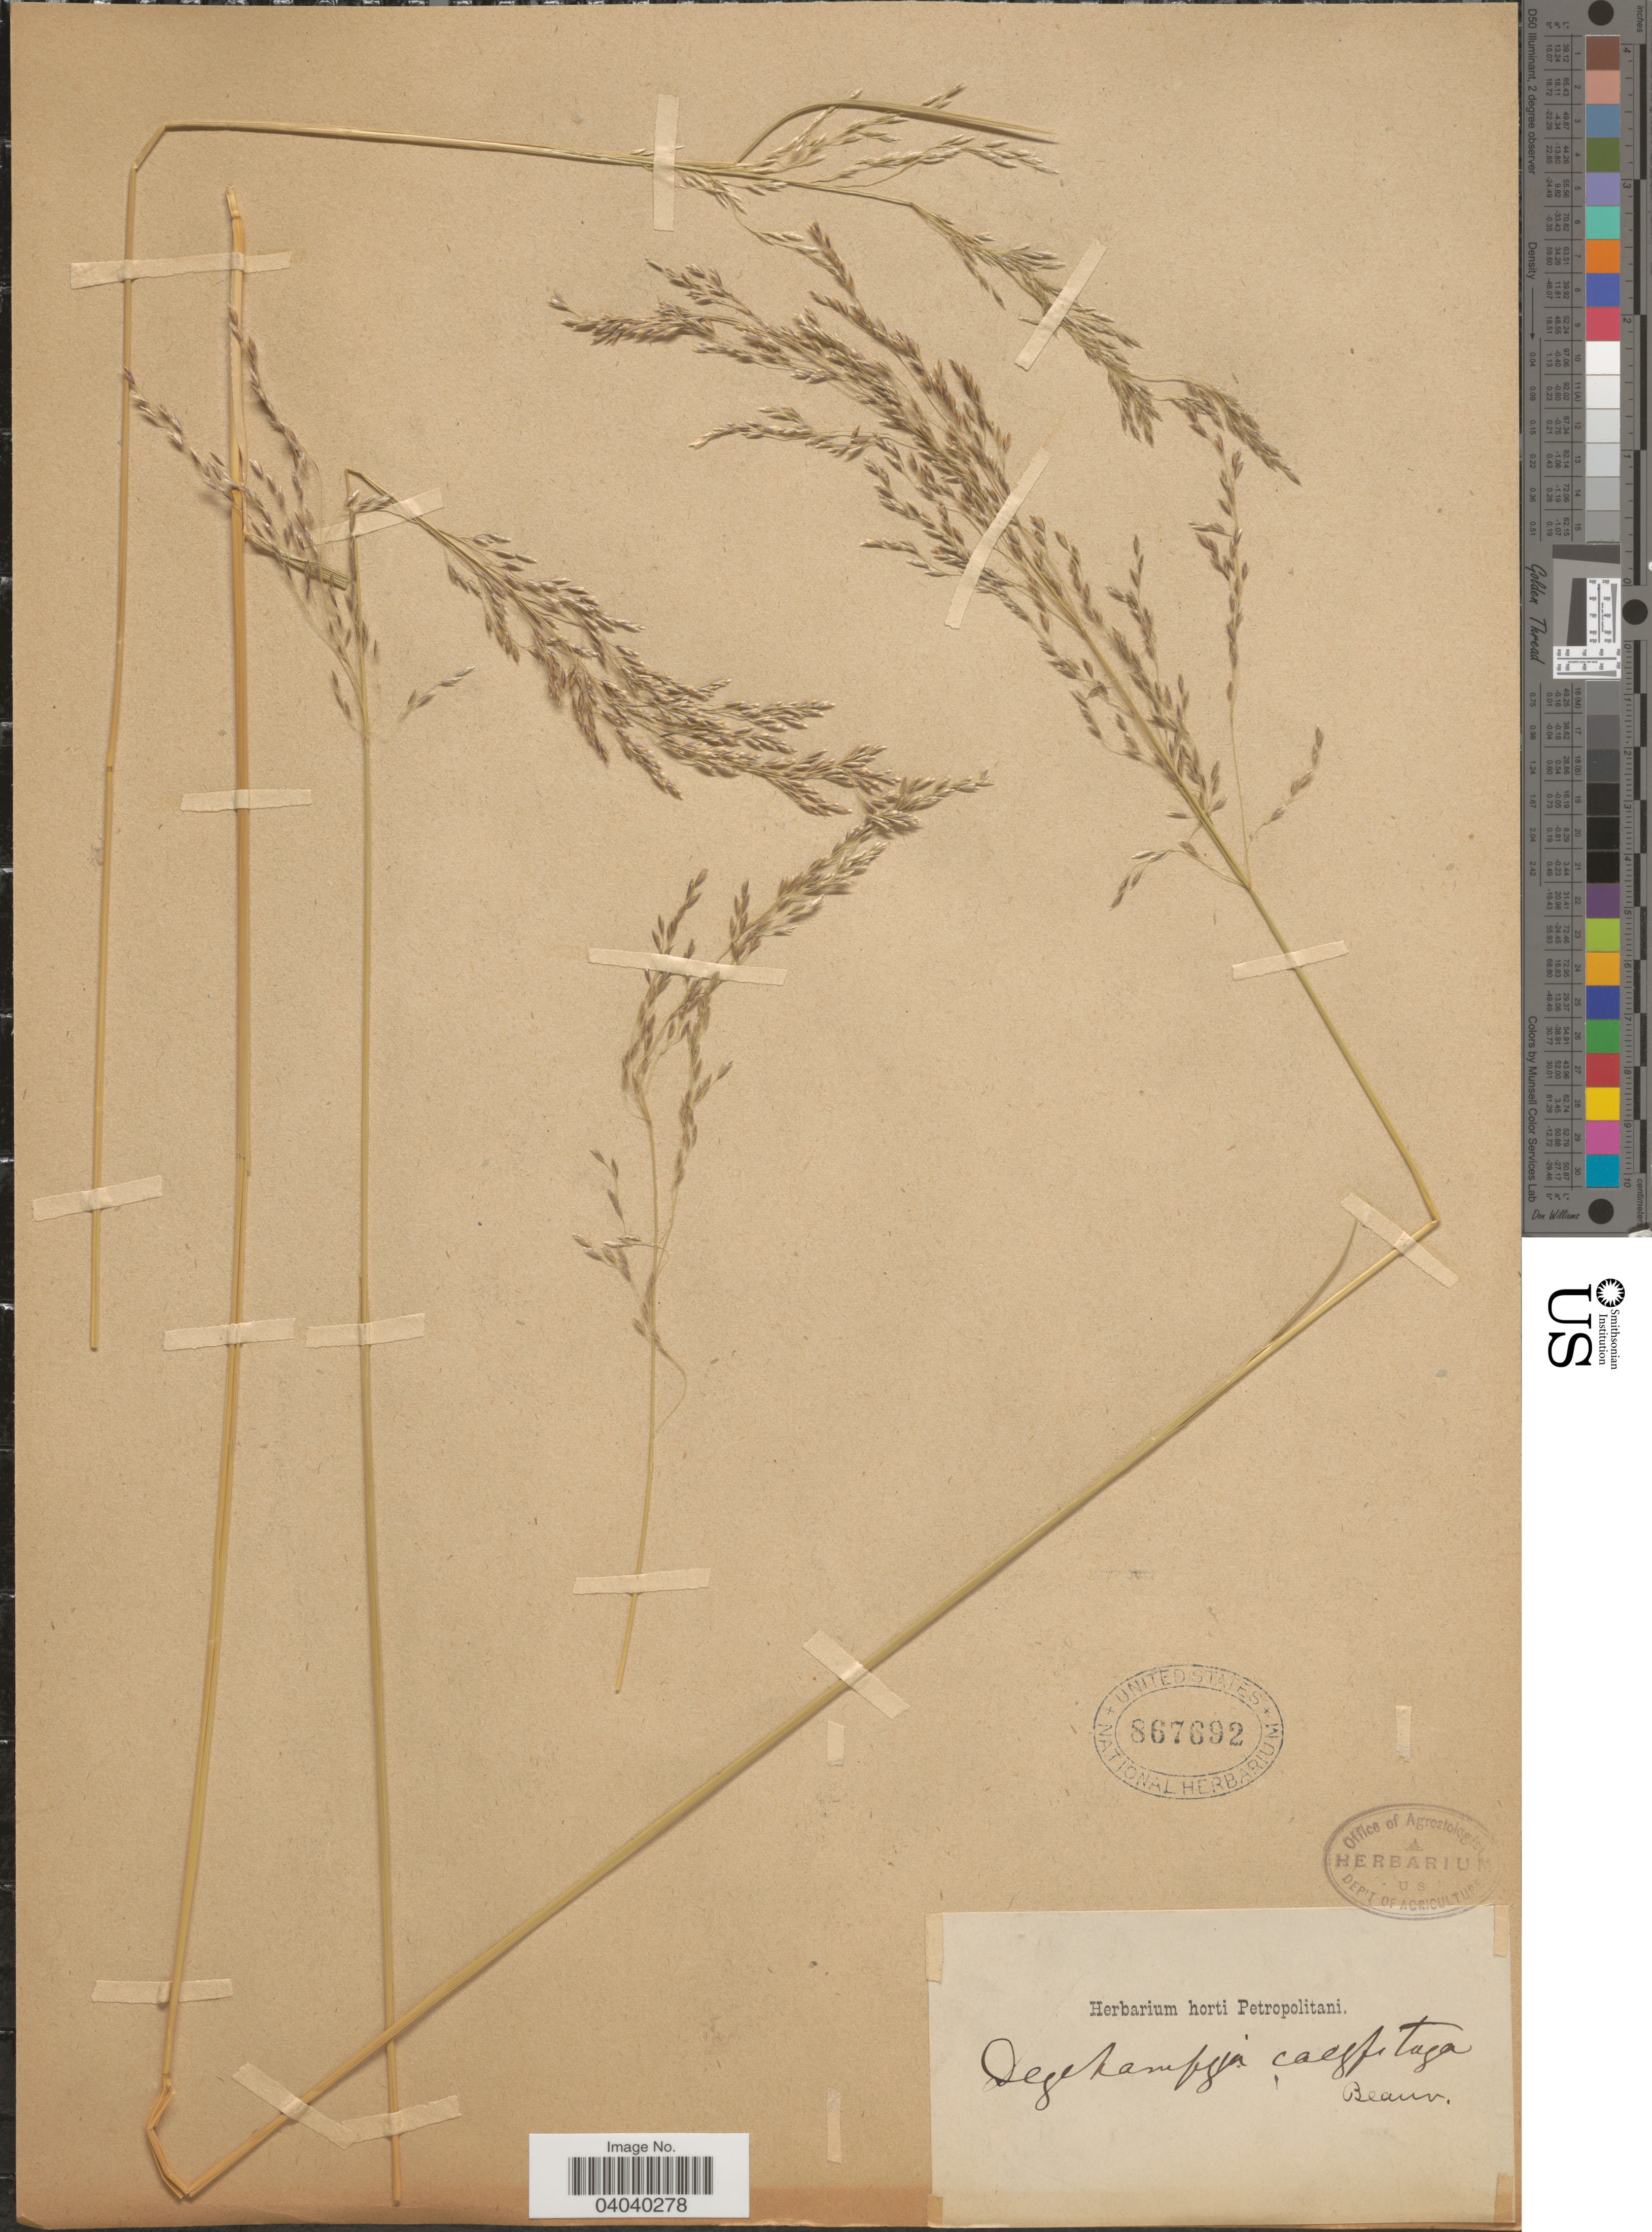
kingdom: Plantae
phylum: Tracheophyta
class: Liliopsida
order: Poales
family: Poaceae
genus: Deschampsia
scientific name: Deschampsia cespitosa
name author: (L.) P. Beauv.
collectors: ex herb. horti Petropolitani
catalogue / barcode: US 867692